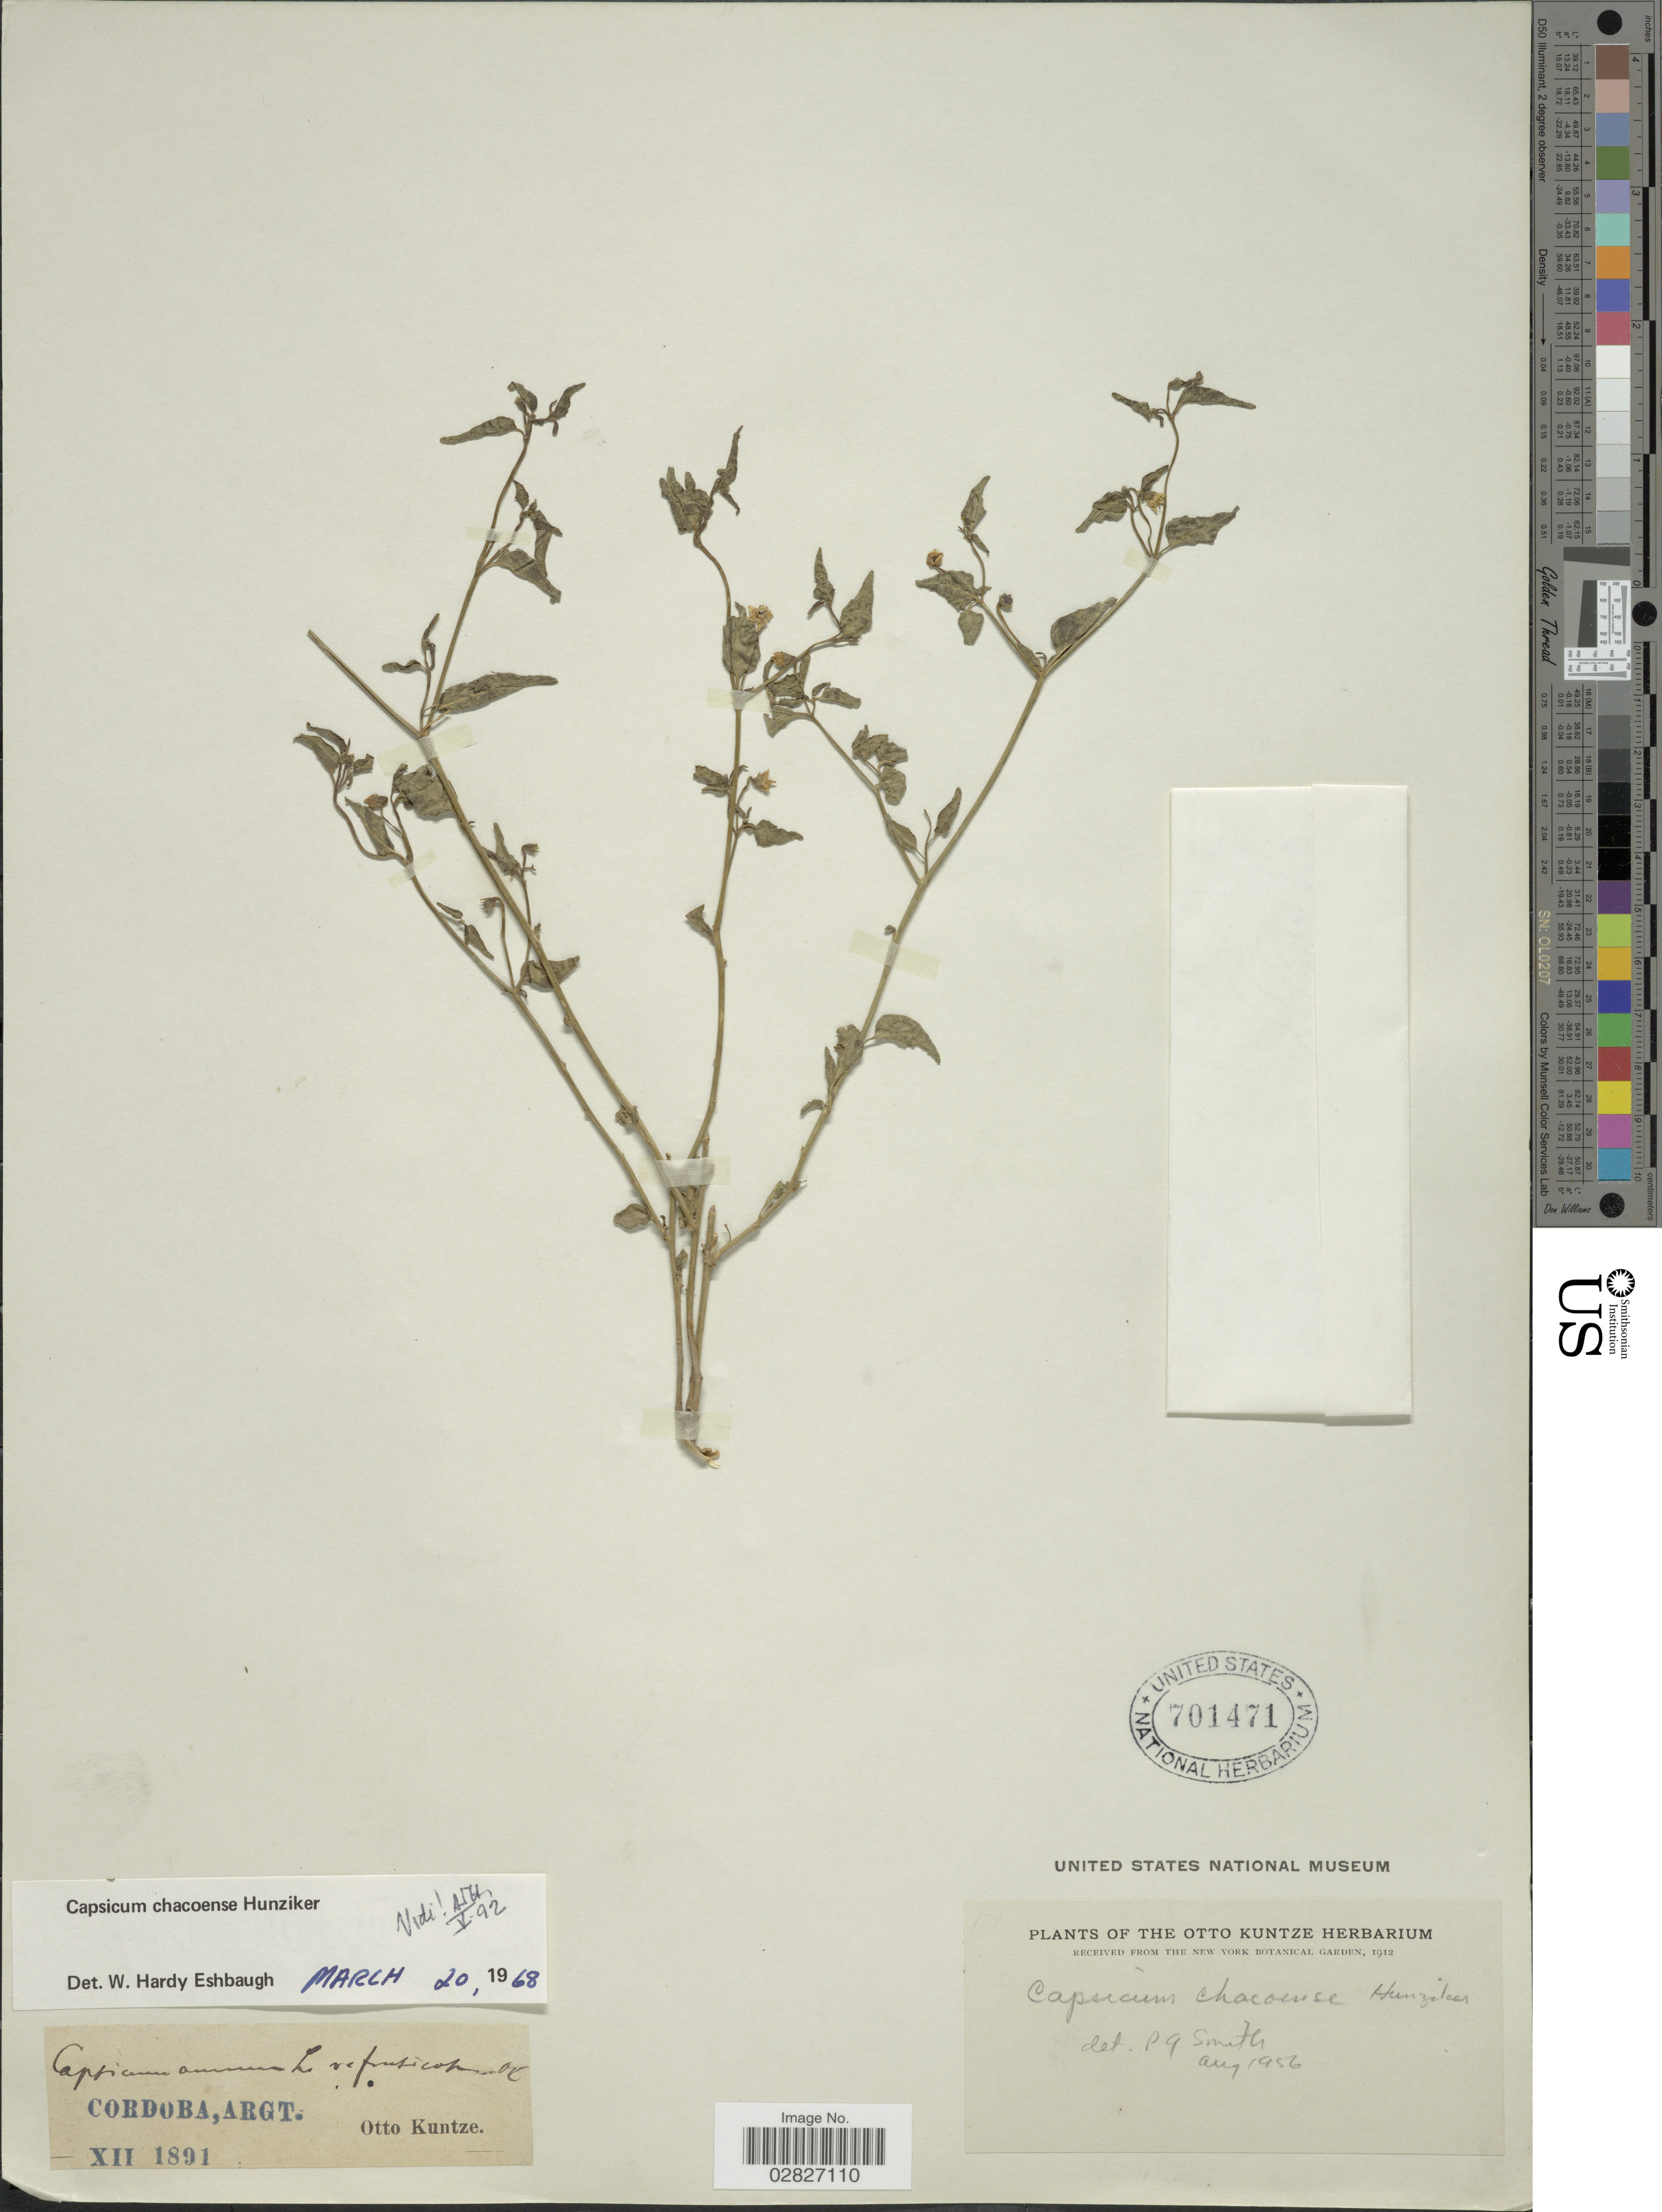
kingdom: Plantae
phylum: Tracheophyta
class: Magnoliopsida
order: Solanales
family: Solanaceae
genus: Capsicum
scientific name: Capsicum chacoense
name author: Hunz.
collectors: C.E.O. Kuntze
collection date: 1891-12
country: Argentina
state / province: Cordoba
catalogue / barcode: US 701471